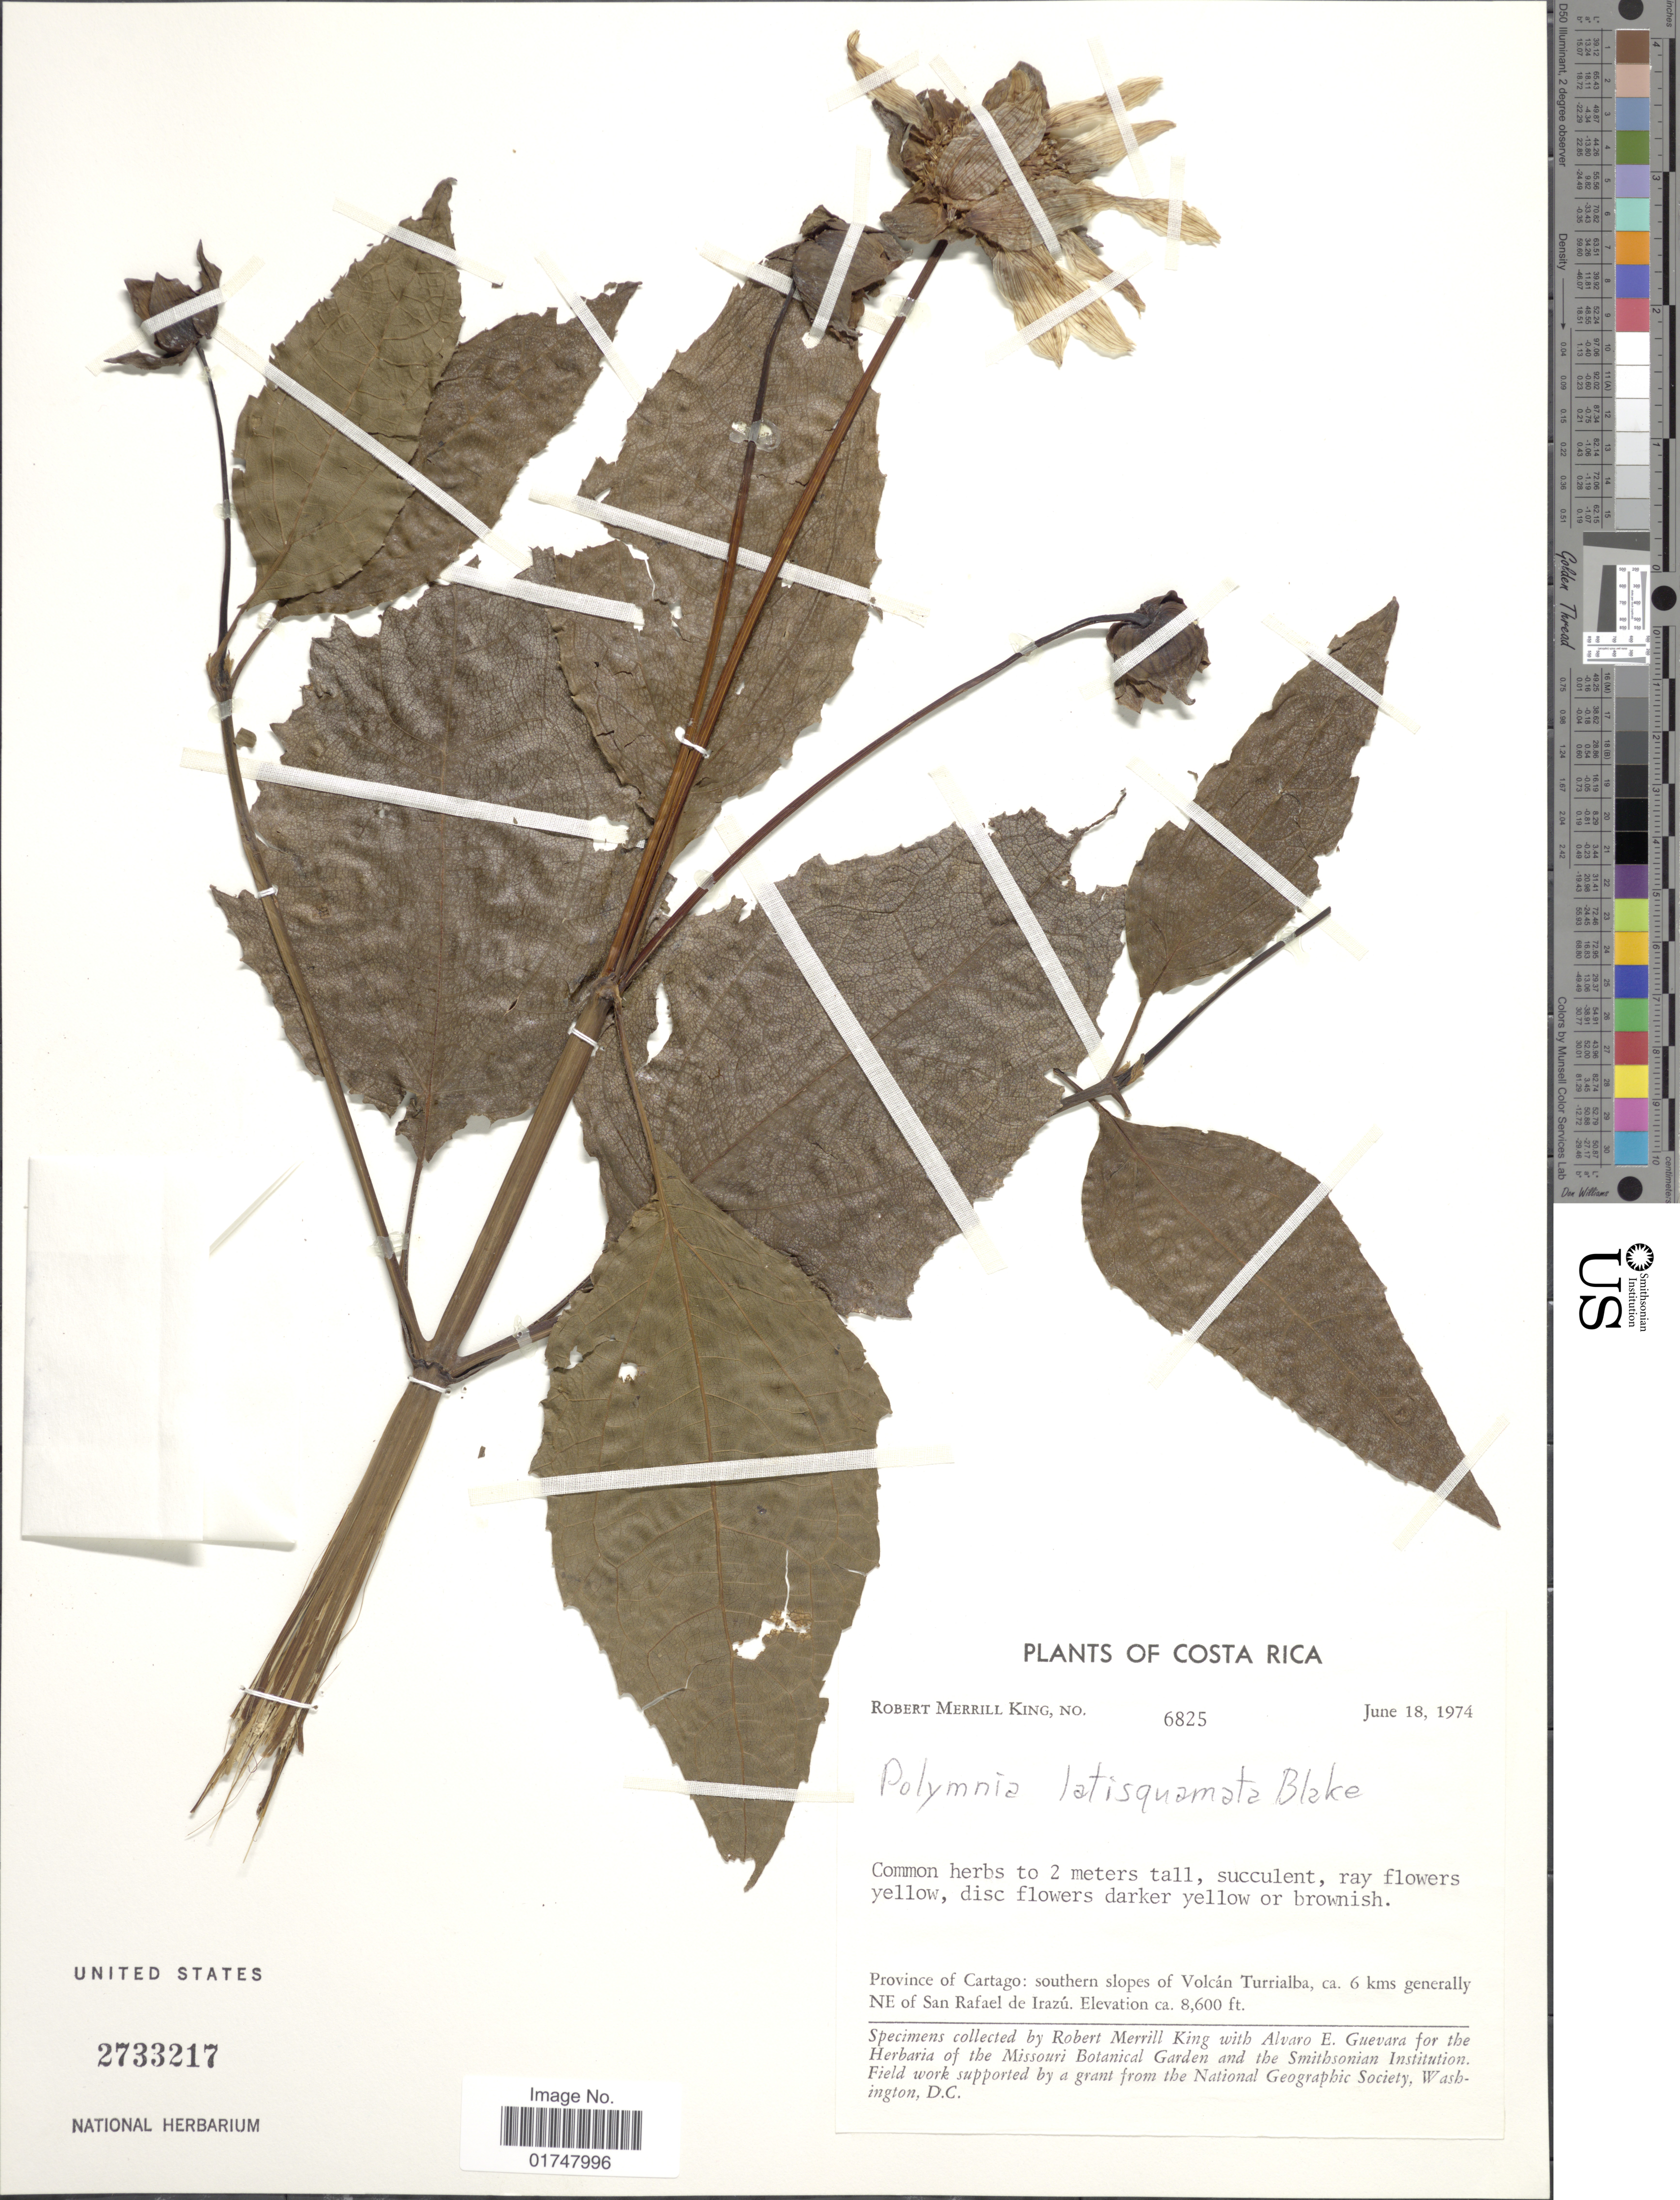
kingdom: Plantae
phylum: Tracheophyta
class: Magnoliopsida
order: Asterales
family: Asteraceae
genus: Smallanthus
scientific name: Smallanthus latisquamus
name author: (S.F. Blake) H. Rob.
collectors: R. M. King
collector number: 6825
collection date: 1974-06-18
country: Costa Rica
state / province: Cartago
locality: Province of Cartago: Southern slopes of Volcan Turrialba, ca. 6 kms generally NE of San Rafael de Irazu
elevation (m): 2621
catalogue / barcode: US 2733217